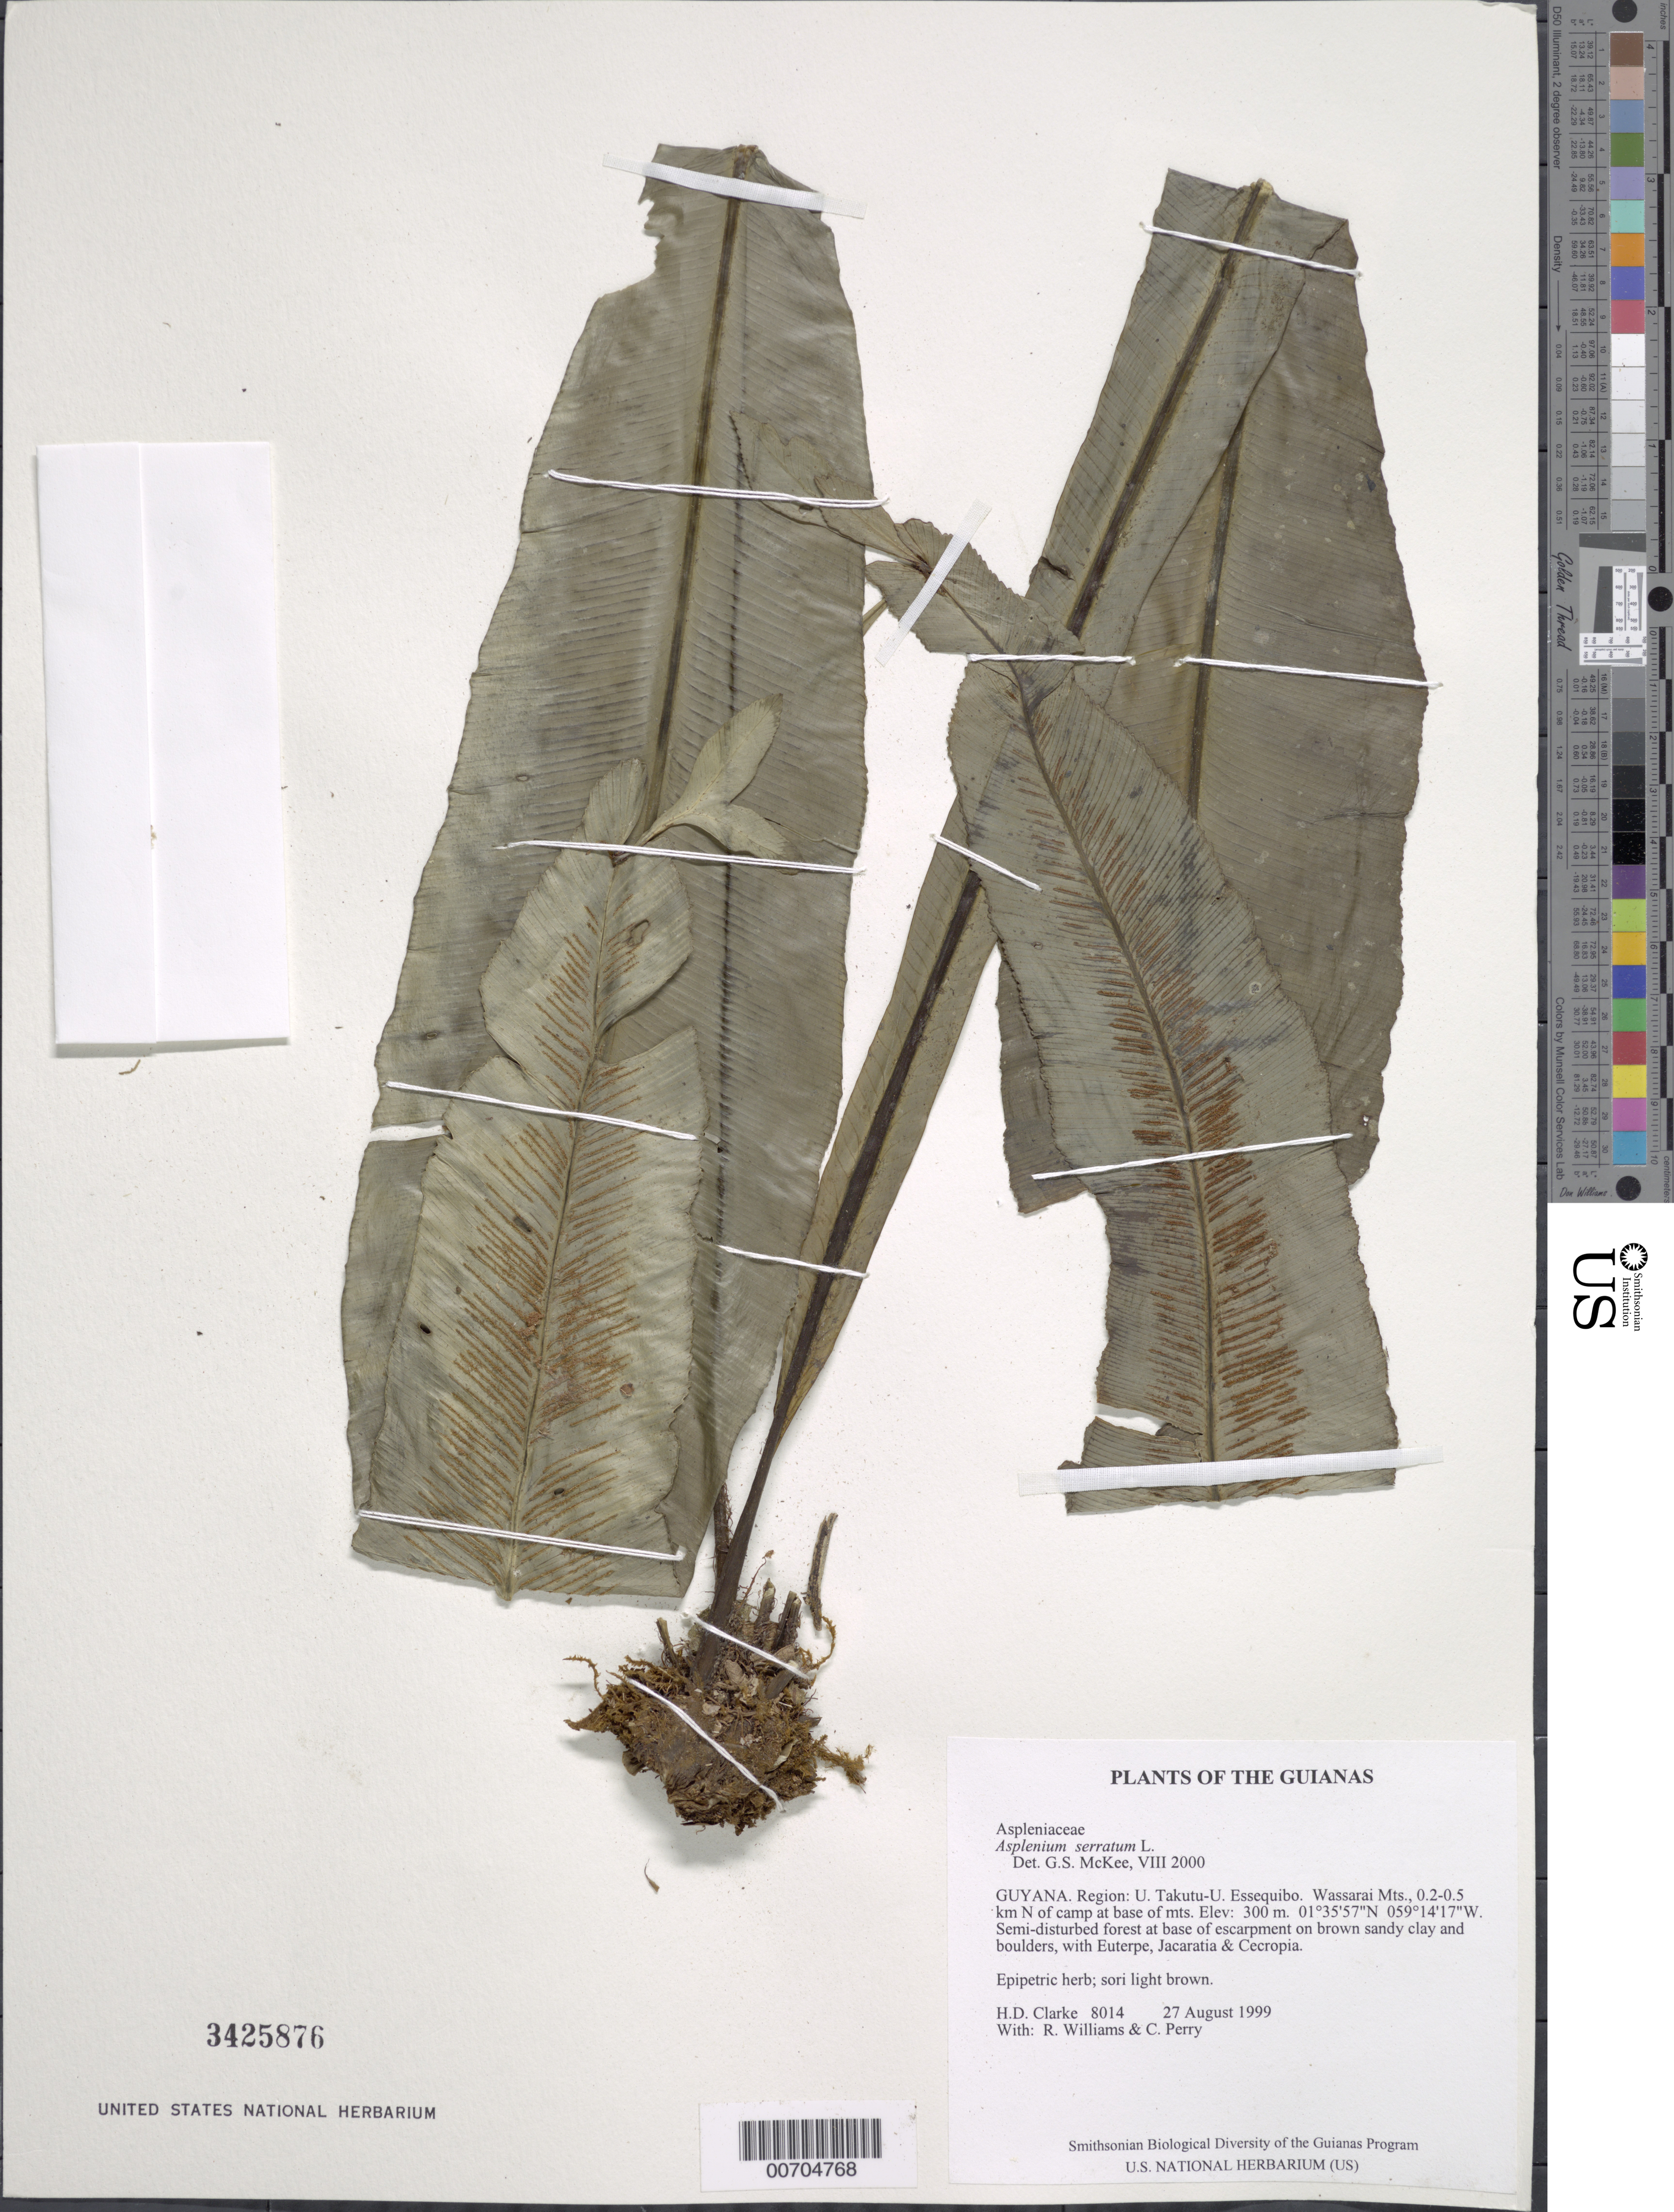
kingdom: Plantae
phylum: Tracheophyta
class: Polypodiopsida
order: Polypodiales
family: Aspleniaceae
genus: Asplenium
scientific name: Asplenium serratum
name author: L.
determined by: McKee, G. S., (US), NMNH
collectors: H. D. Clarke, R. Williams & C. Perry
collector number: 8014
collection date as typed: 27 August 1999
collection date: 1999-08-27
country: Guyana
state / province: U. Takutu-U. Essequibo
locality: Wassarai Mts., 0.2-0.5 km N of camp at base of mts.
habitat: Semi-disturbed forest at base of escarpment on brown sandy clay and boulders, with Euterpe, Jacaratia & Cecropia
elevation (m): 300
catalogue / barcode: US 3425876